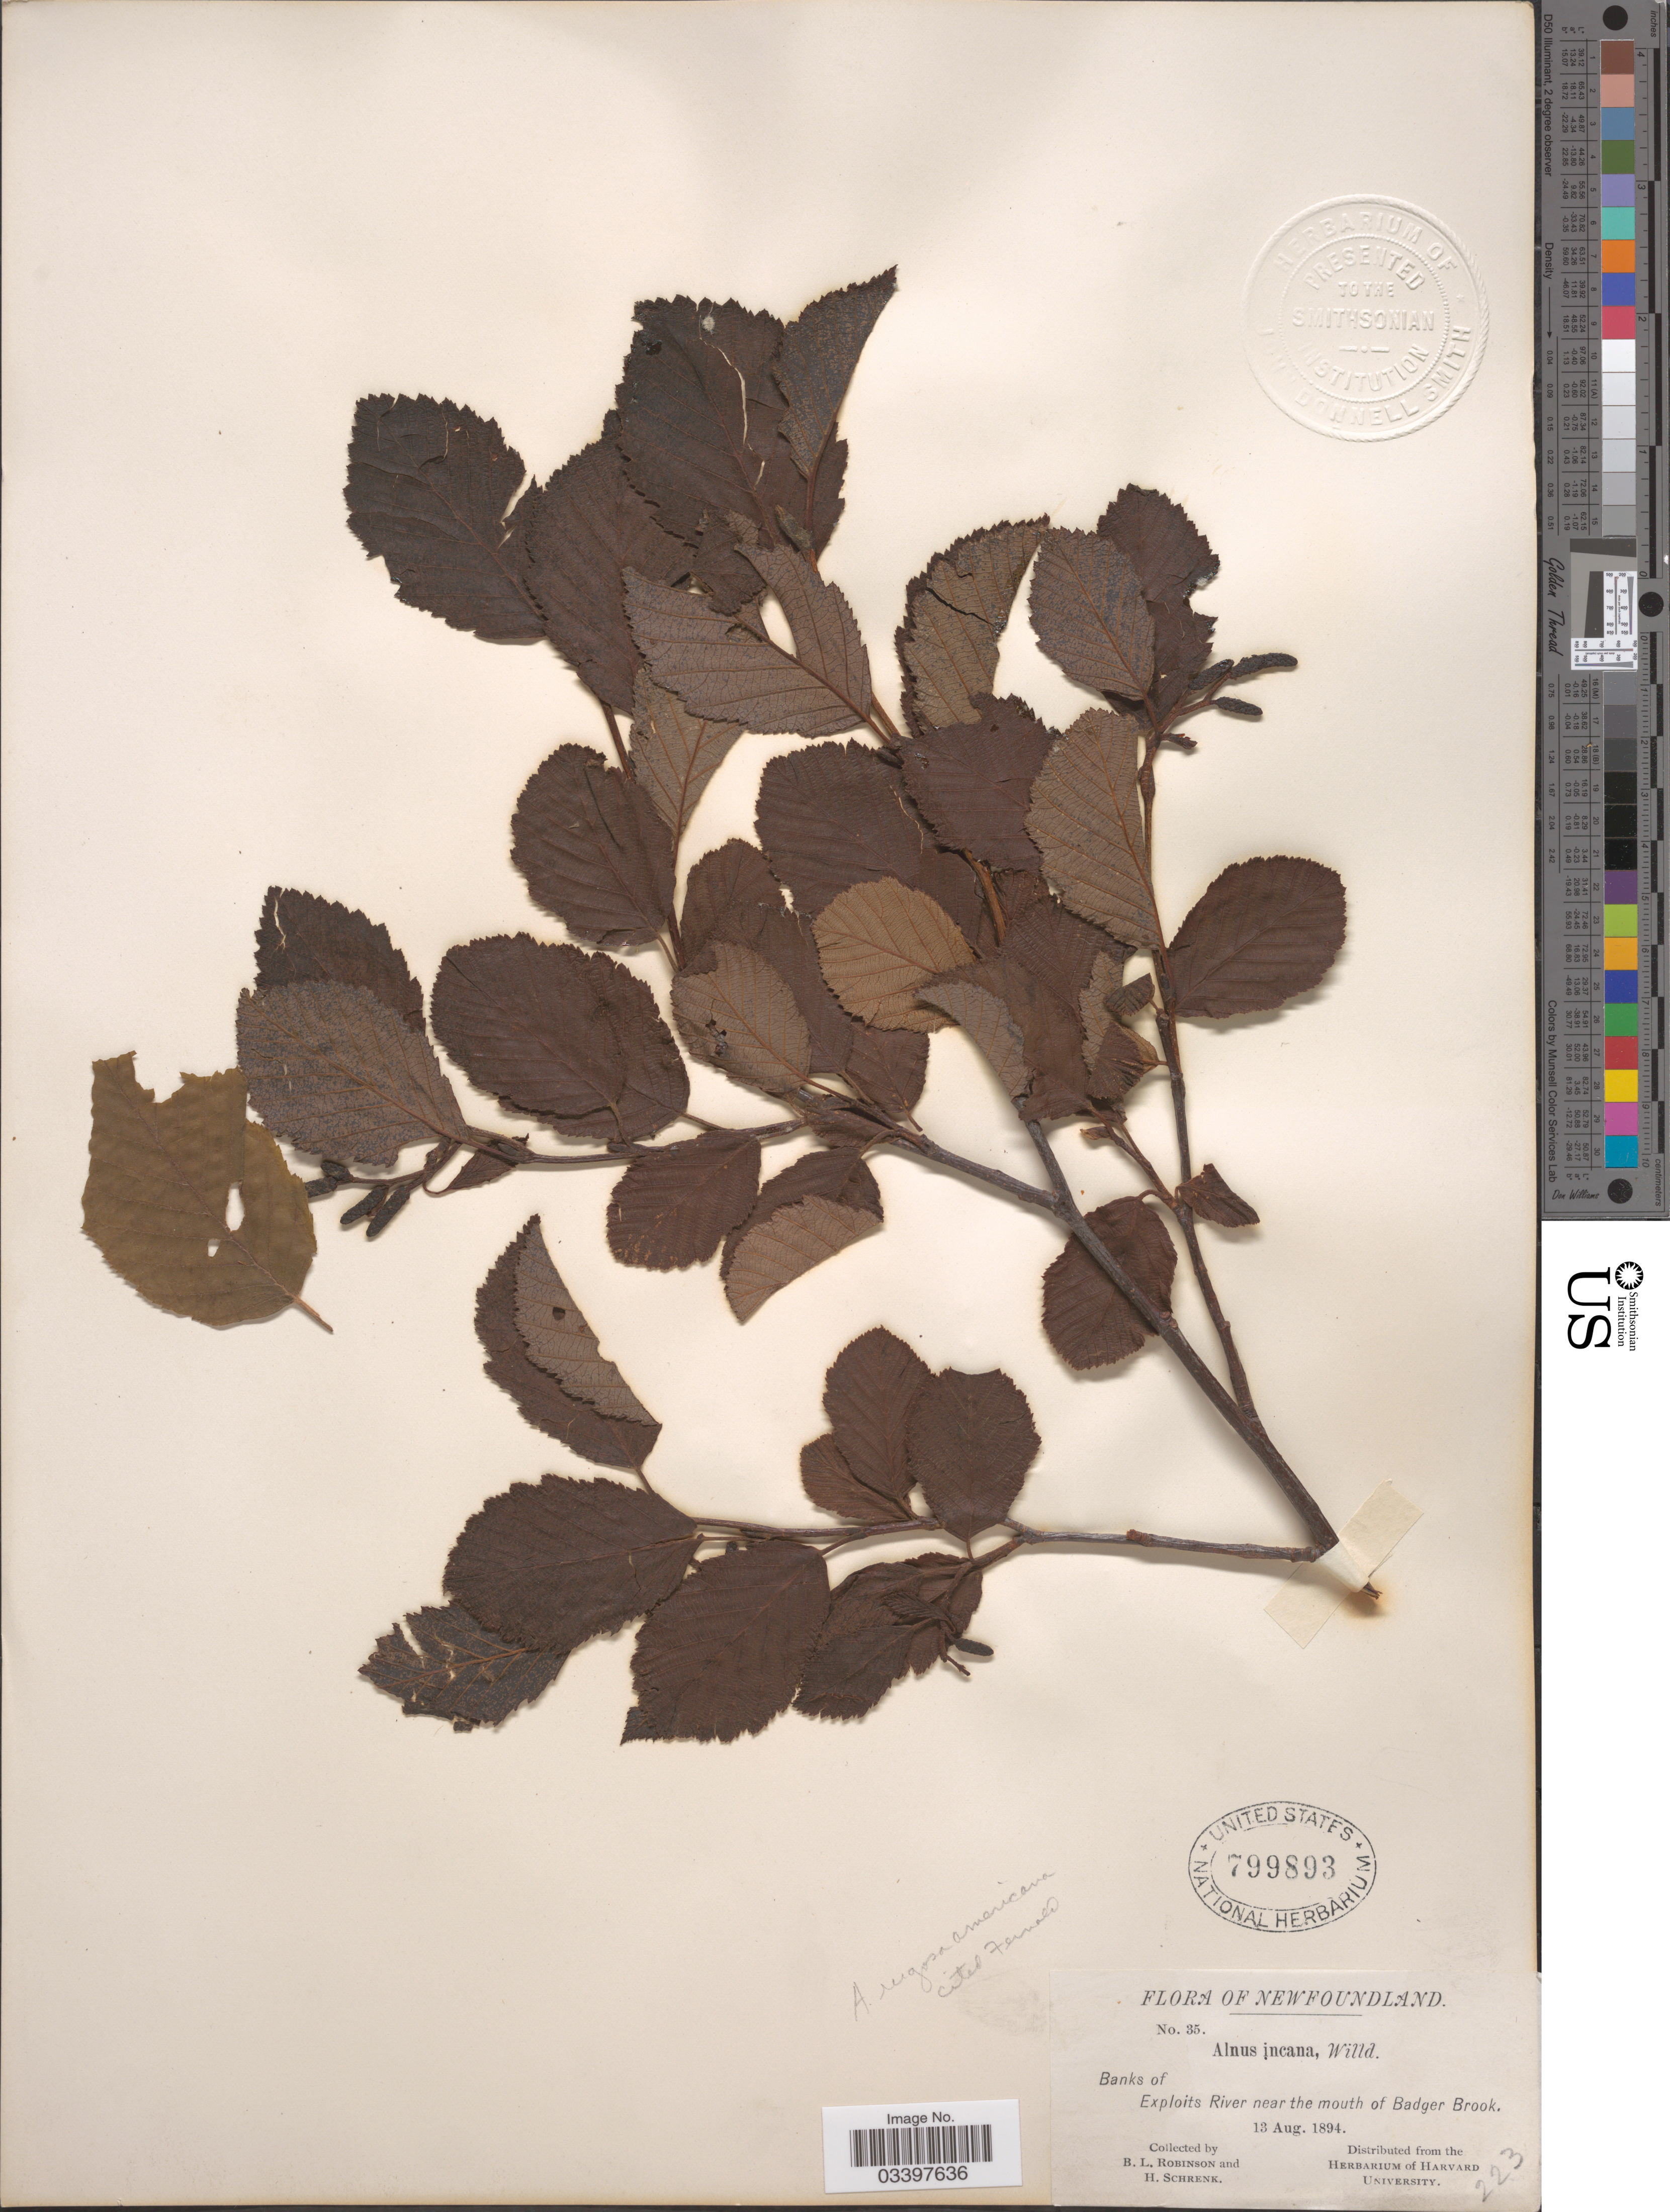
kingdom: Plantae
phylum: Tracheophyta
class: Magnoliopsida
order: Fagales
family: Betulaceae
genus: Alnus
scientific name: Alnus incana subsp. rugosa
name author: (Du Roi) R.T. Clausen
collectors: B. L. Robinson & H. Schrenk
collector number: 35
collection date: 1894-08-13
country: Canada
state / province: Newfoundland and Labrador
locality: Banks of Exploits River near the mouth of Badger Brook.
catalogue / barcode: US 799893